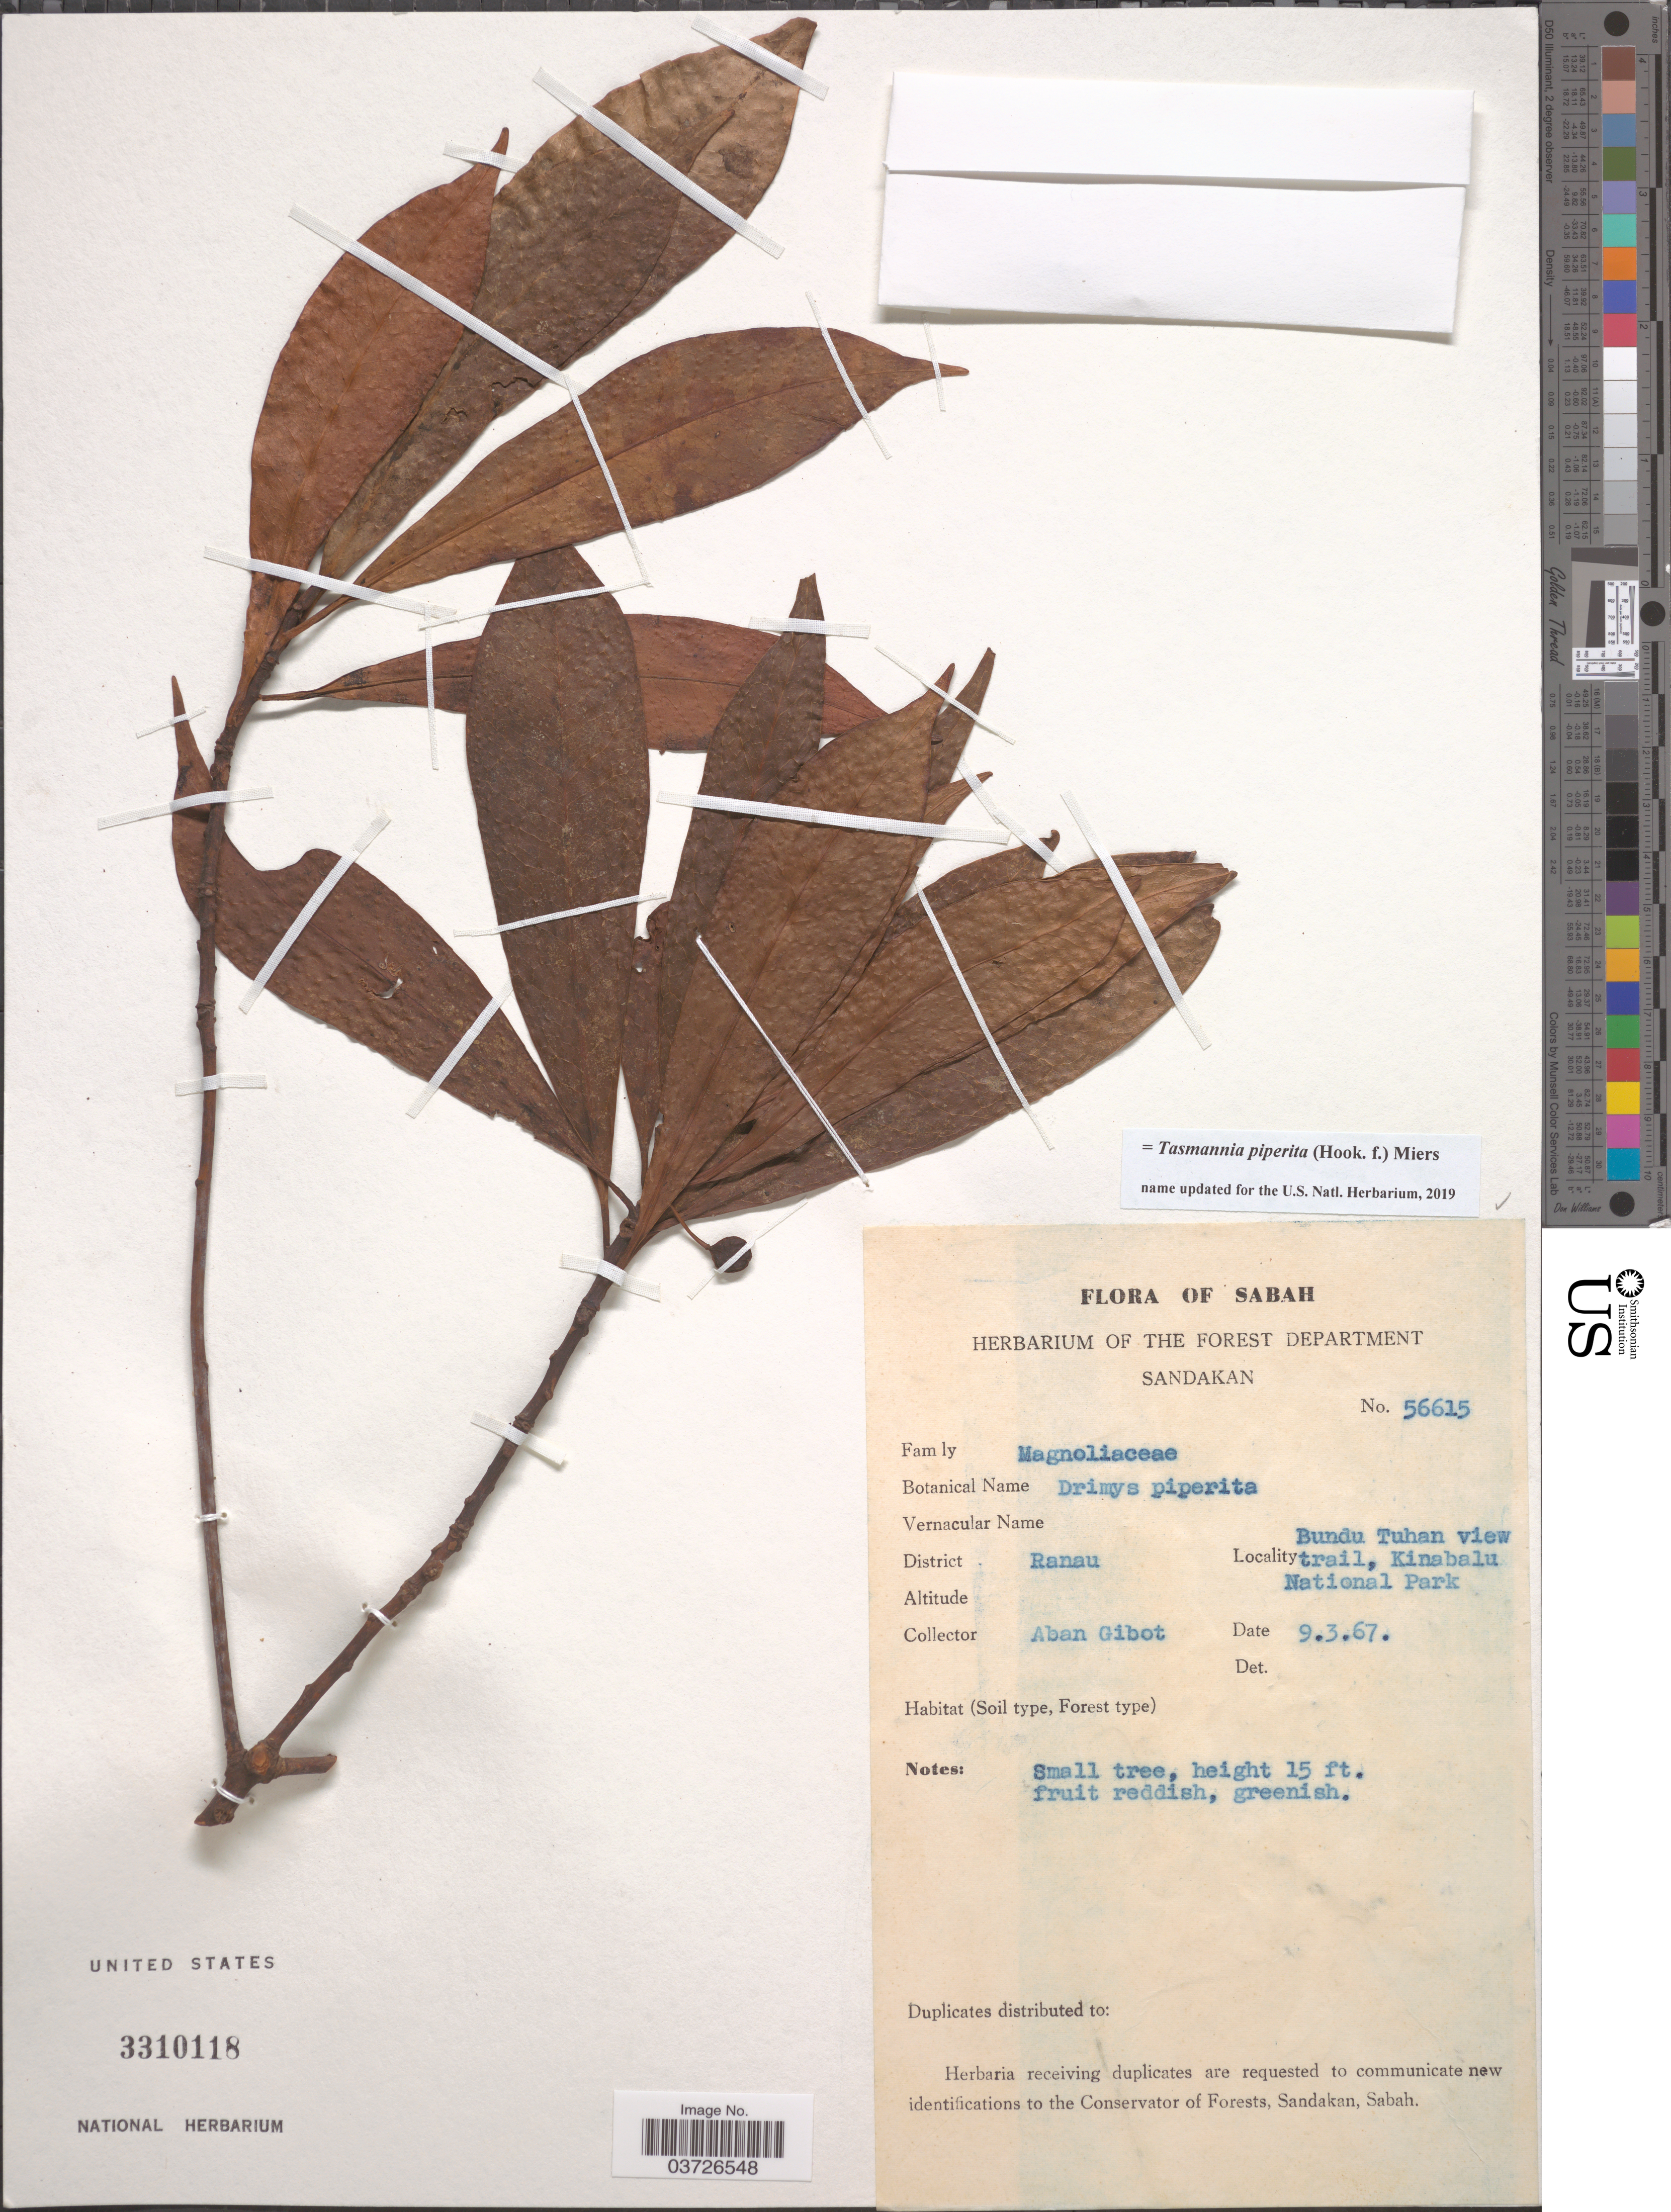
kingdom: Plantae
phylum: Tracheophyta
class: Magnoliopsida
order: Canellales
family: Winteraceae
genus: Tasmannia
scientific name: Tasmannia piperita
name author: (Hook. f.) Miers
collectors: A. Gibot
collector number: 56615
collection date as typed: Transcribed d/m/y: 9/3/67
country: Malaysia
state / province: Sabah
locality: District Ranau, Bundu Tuhan view trail, Kinabalu National Park.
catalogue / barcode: US 3310118